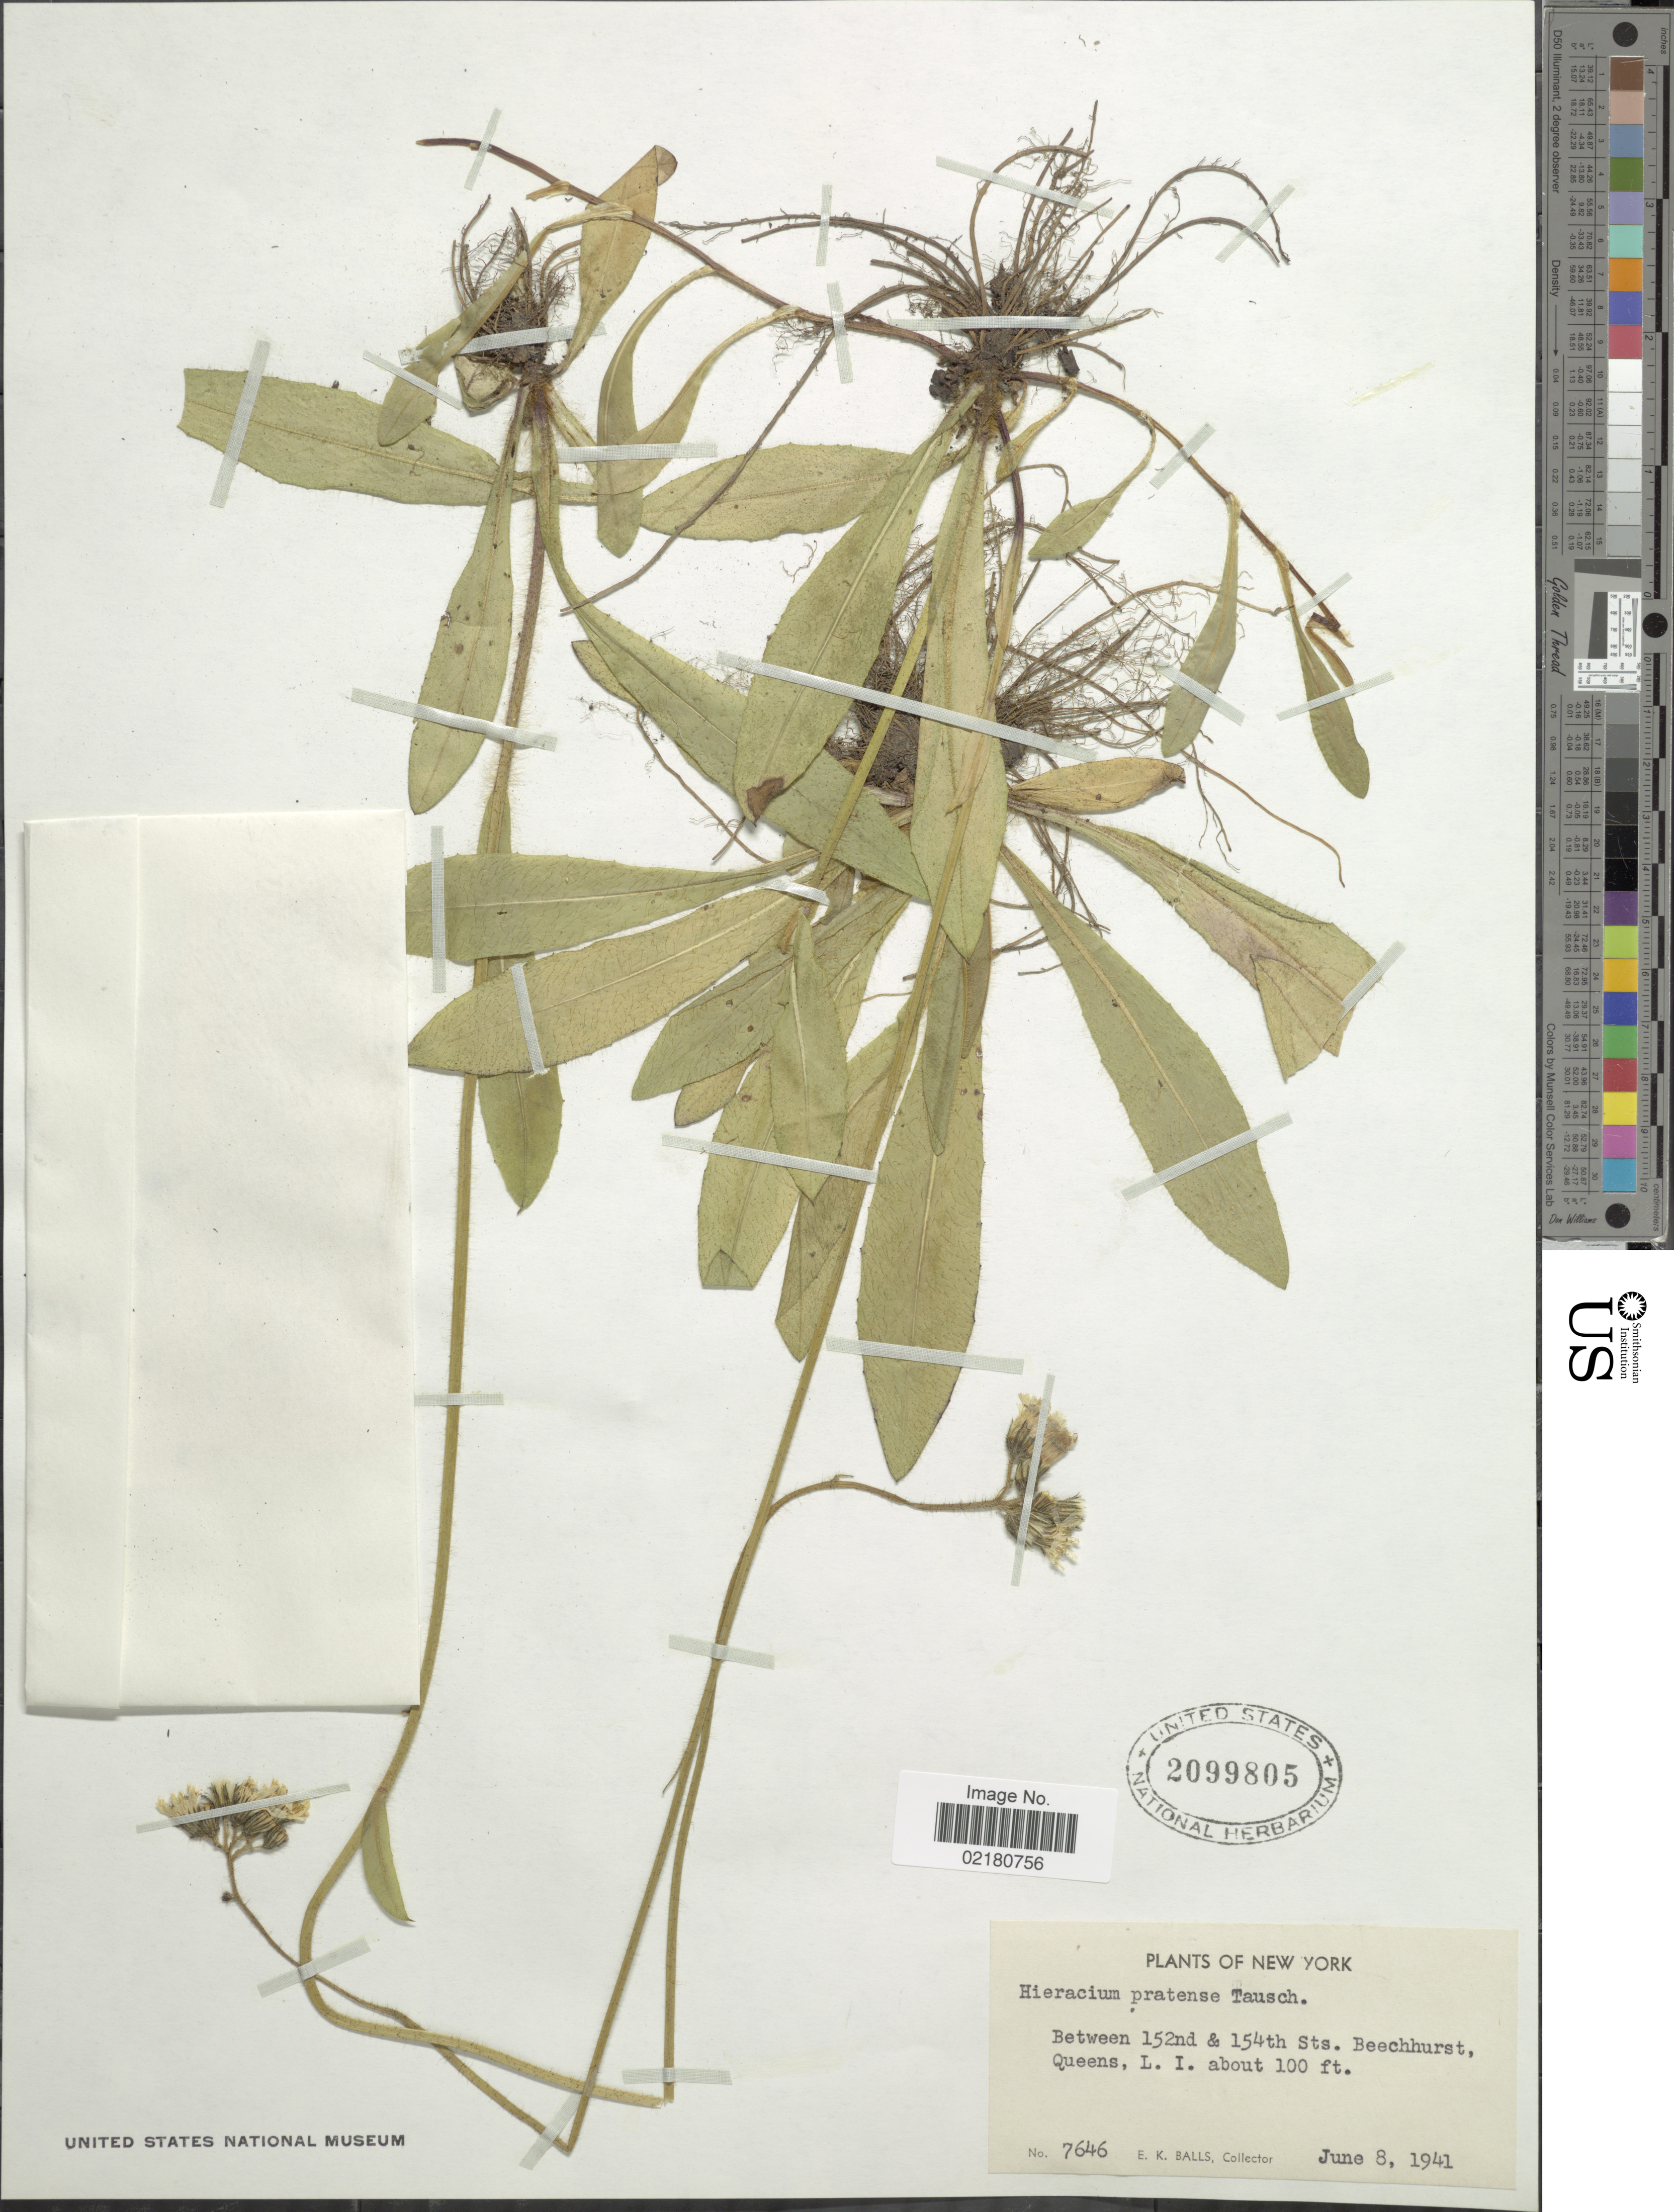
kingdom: Plantae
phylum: Tracheophyta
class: Magnoliopsida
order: Asterales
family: Asteraceae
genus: Pilosella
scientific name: Pilosella caespitosa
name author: (Dumort.) P. D. Sell & C. West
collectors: E. K. Balls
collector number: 7646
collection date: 1941-06-08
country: United States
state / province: New York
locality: Between 152nd & 154th Sts. Beechhurst, Queens, L.I.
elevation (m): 30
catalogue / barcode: US 2099805